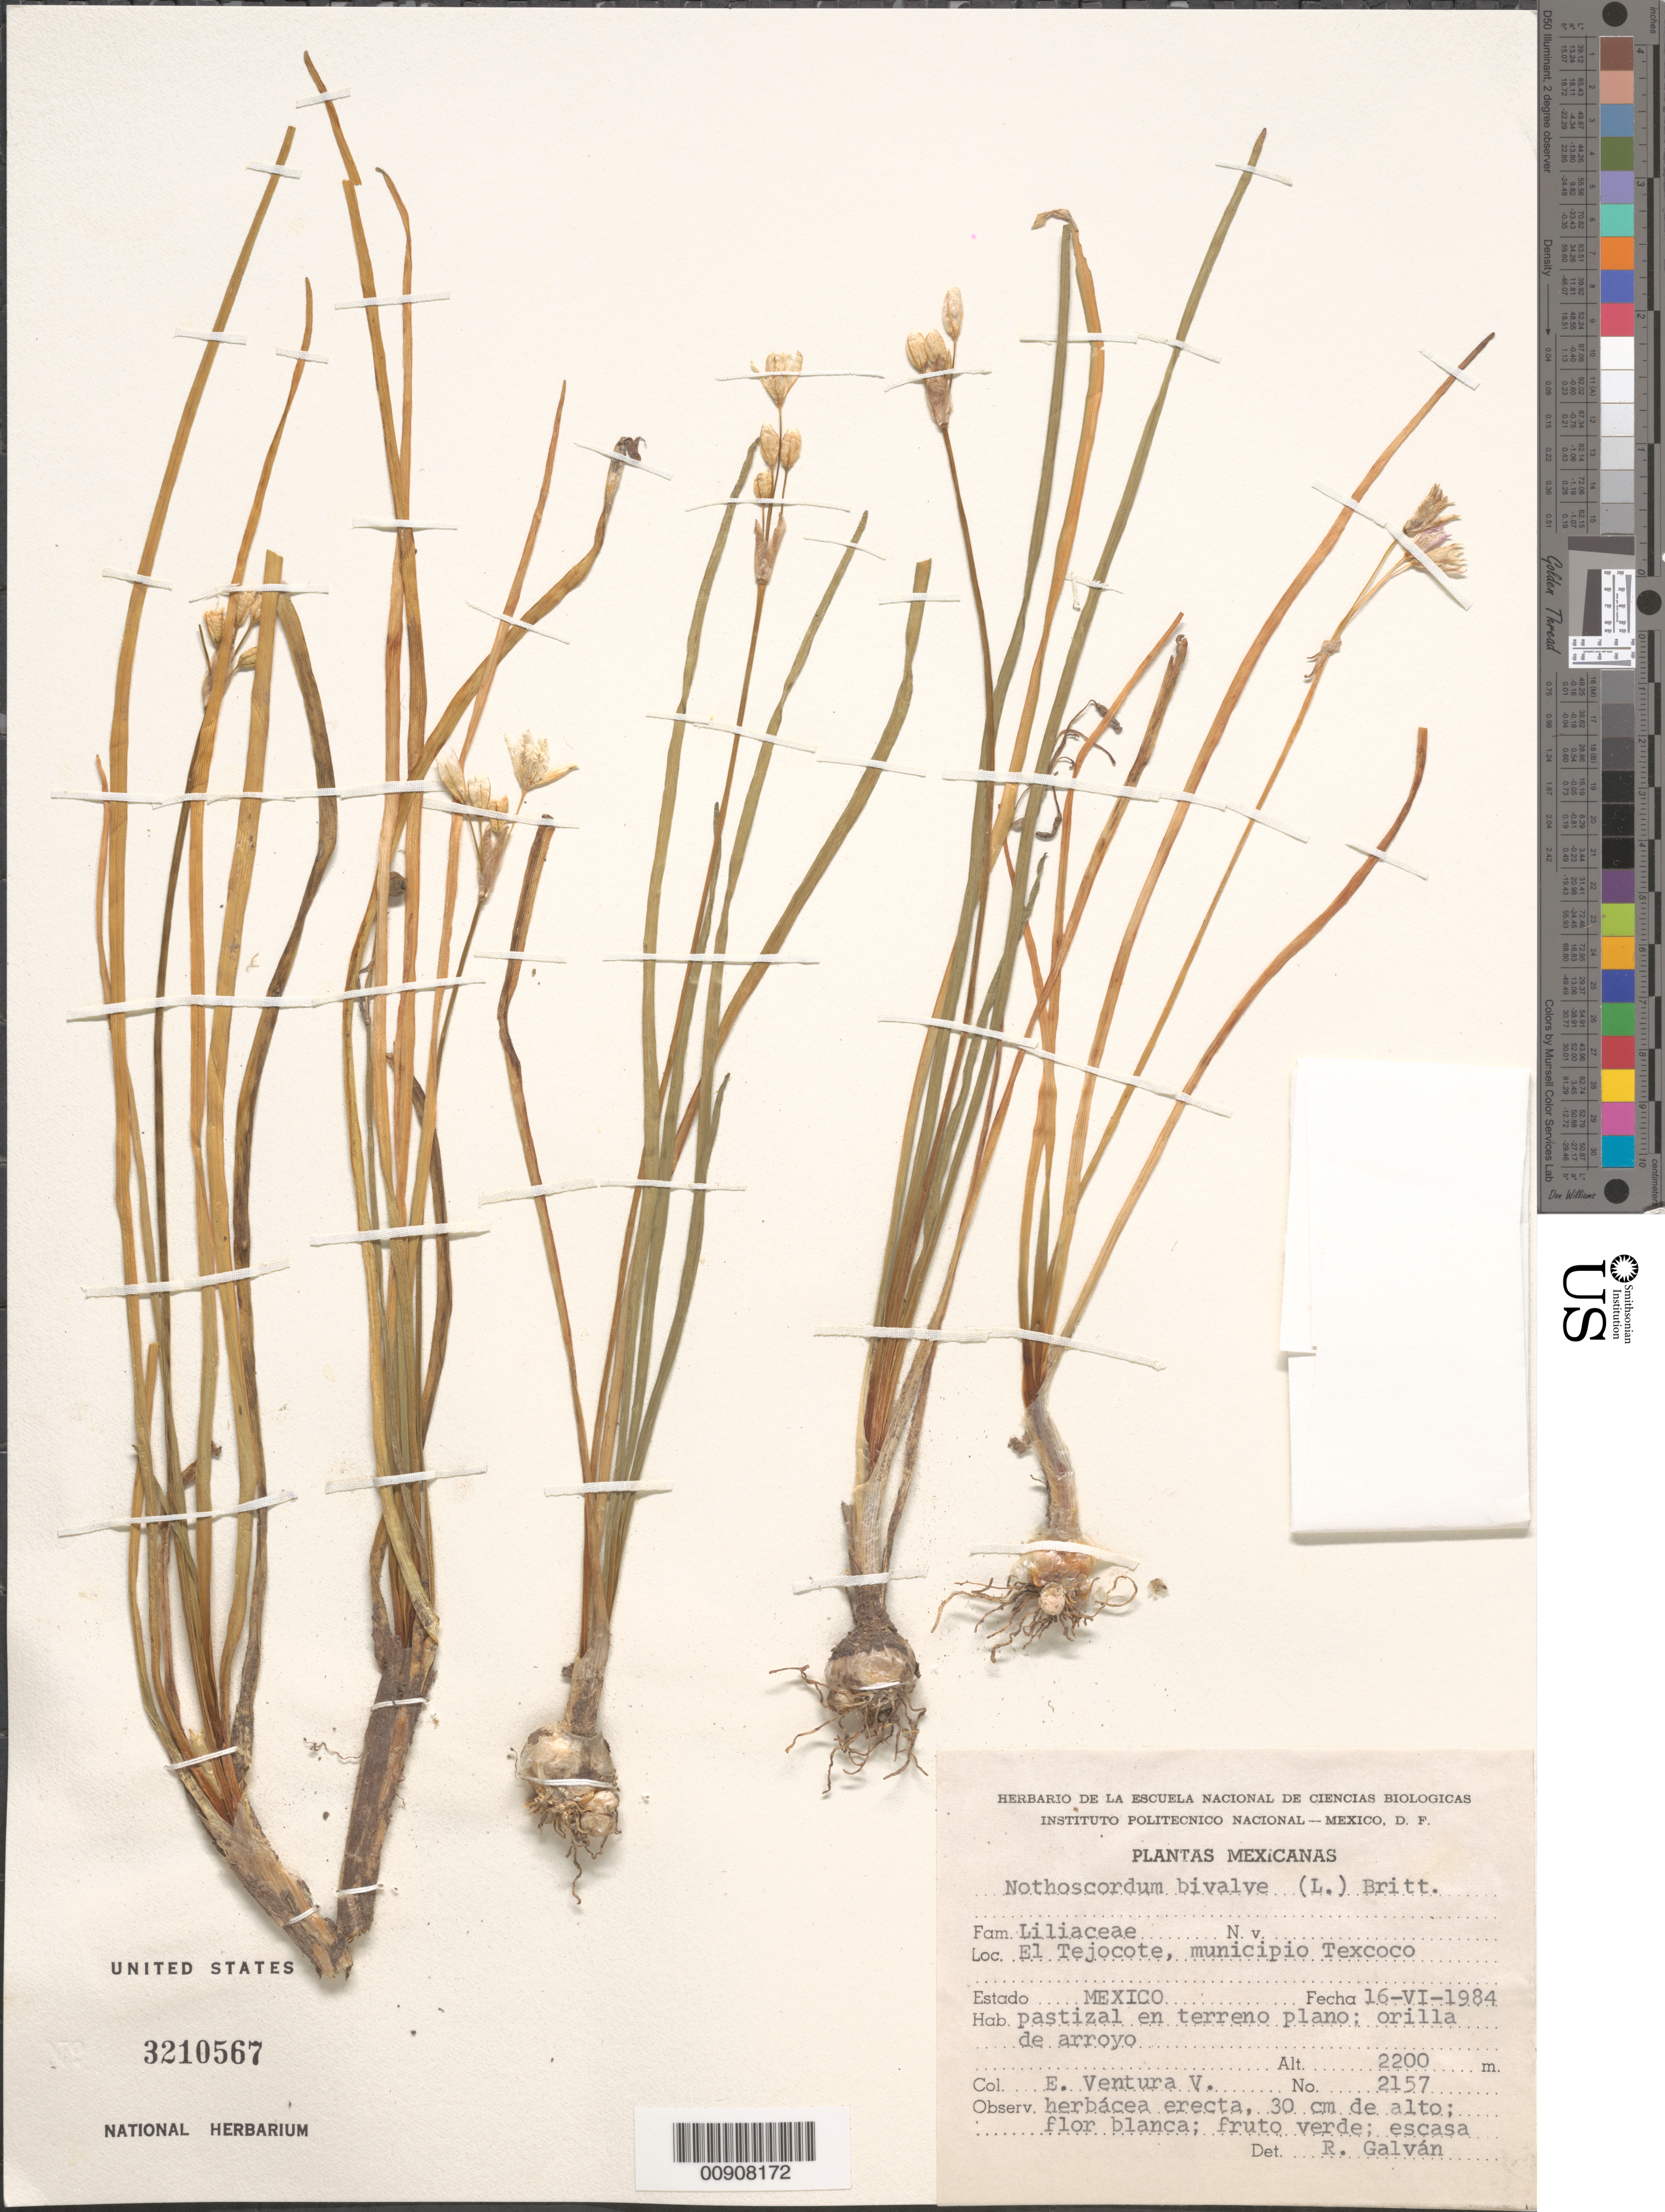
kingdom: Plantae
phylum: Tracheophyta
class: Liliopsida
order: Asparagales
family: Amaryllidaceae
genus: Nothoscordum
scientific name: Nothoscordum bivalve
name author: (L.) Britton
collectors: E. Ventura V.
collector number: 2157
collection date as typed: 16 Jun 1984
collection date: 1984-06-16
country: Mexico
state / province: México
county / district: Texcoco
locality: El Tejocote, municipio de Texcoco, Estado México.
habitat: Pastizal en terreno plano; orilla de arroyo.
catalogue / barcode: US 3210567